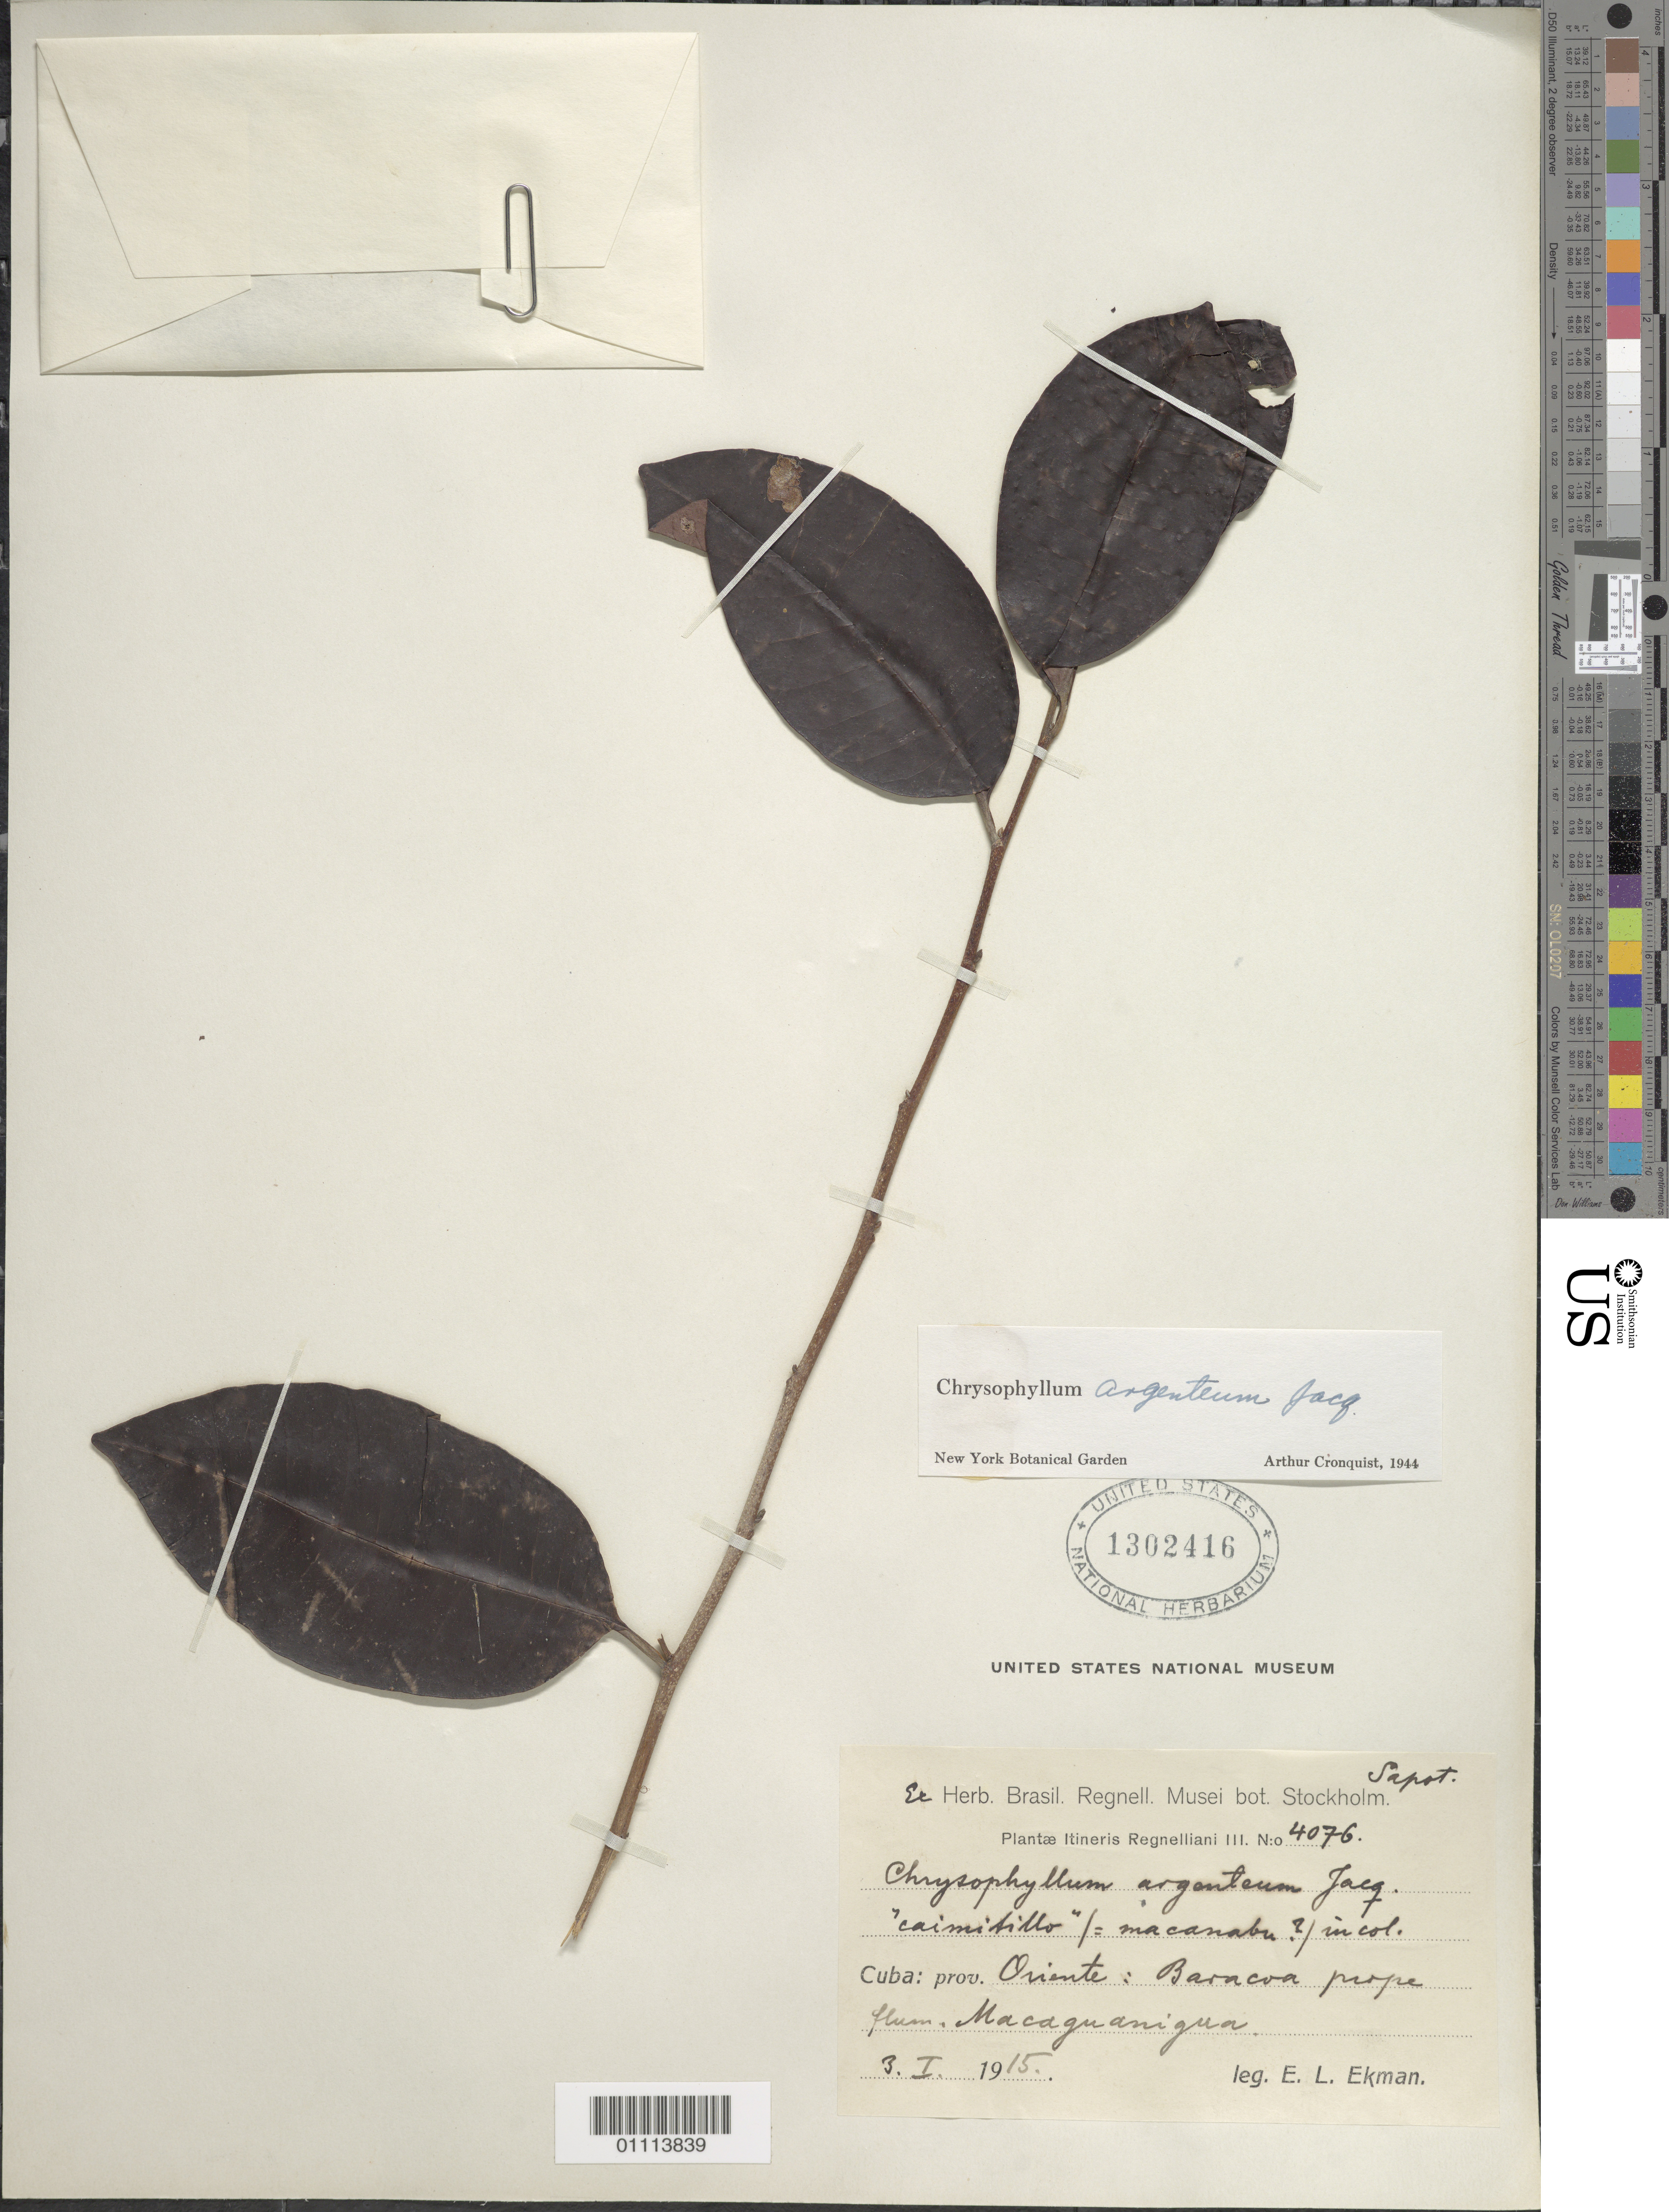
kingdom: Plantae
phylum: Tracheophyta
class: Magnoliopsida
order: Ericales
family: Sapotaceae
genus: Chrysophyllum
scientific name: Chrysophyllum argenteum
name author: Jacq.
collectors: E. L. Ekman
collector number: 4076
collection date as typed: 03 Jan 1915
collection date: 1915-01-03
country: Cuba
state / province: Guantánamo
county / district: Baracoa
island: Cuba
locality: Oriente: Baracoa prope flum Macaguanigua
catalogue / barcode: US 1302416